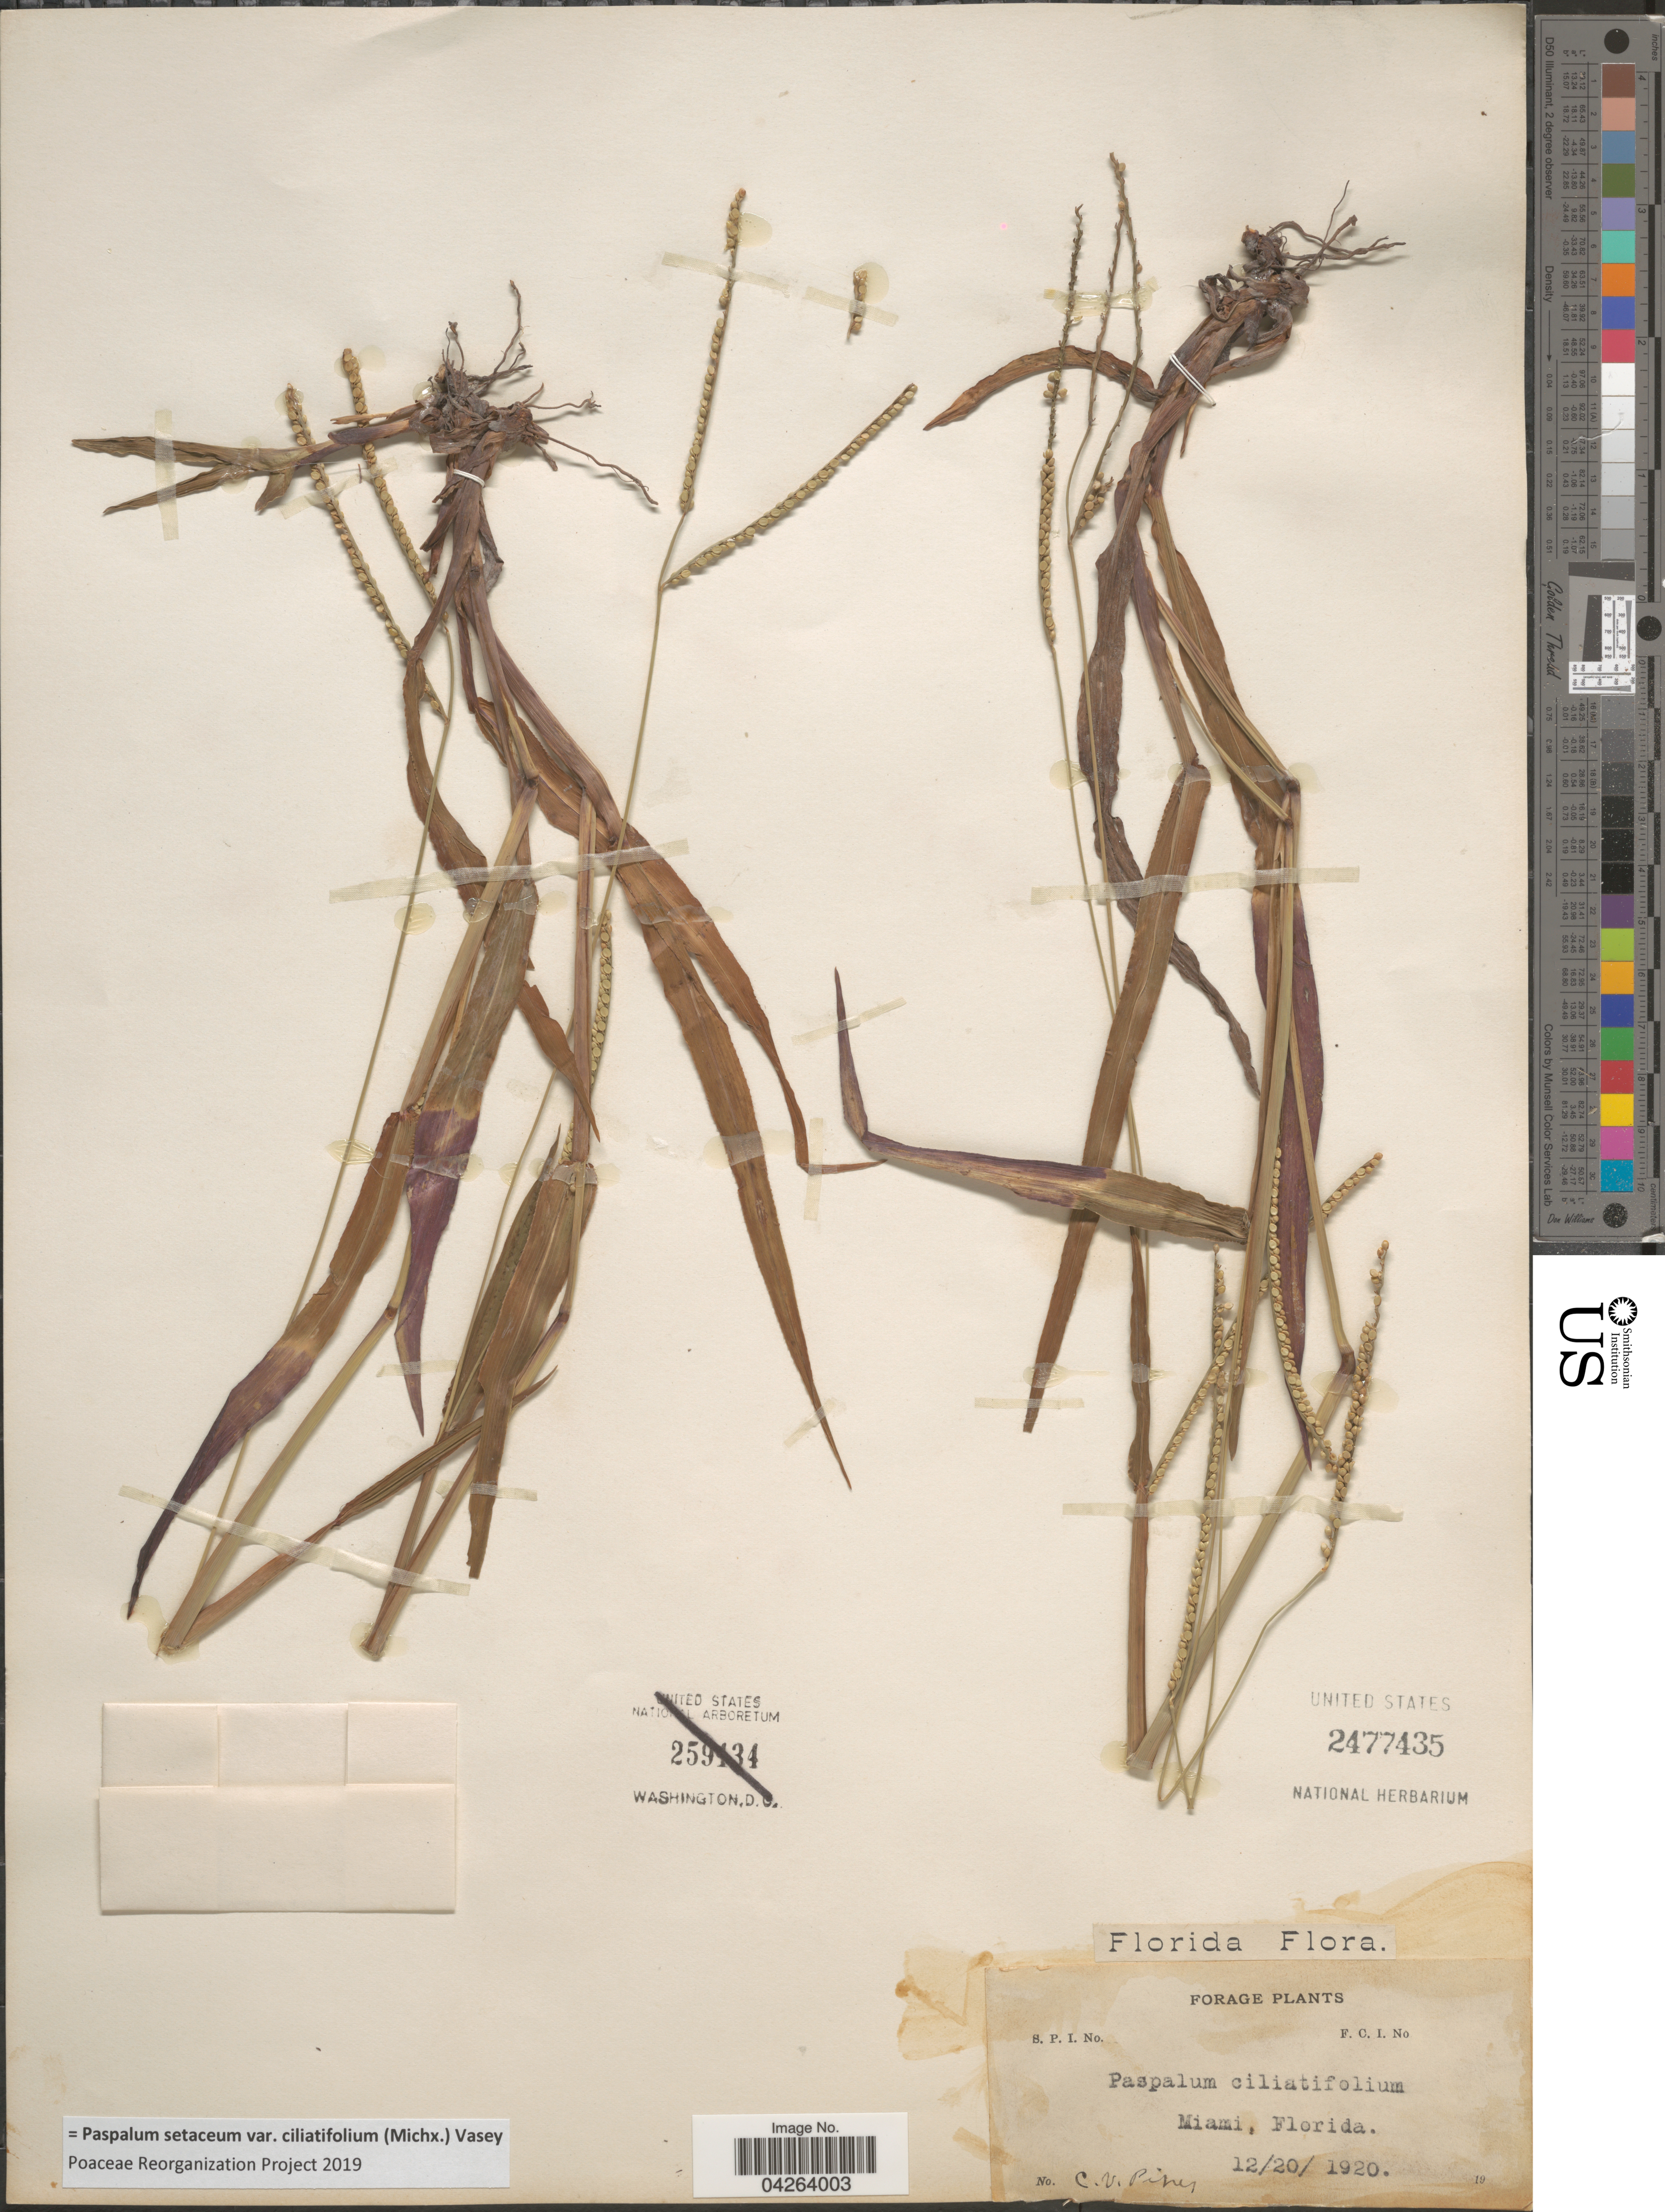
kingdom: Plantae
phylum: Tracheophyta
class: Liliopsida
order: Poales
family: Poaceae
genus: Paspalum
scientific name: Paspalum setaceum var. ciliatifolium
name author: (Michx.) Vasey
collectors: C. V. Piper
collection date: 1920-12-20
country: United States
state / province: Florida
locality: Miami.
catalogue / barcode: US 2477435